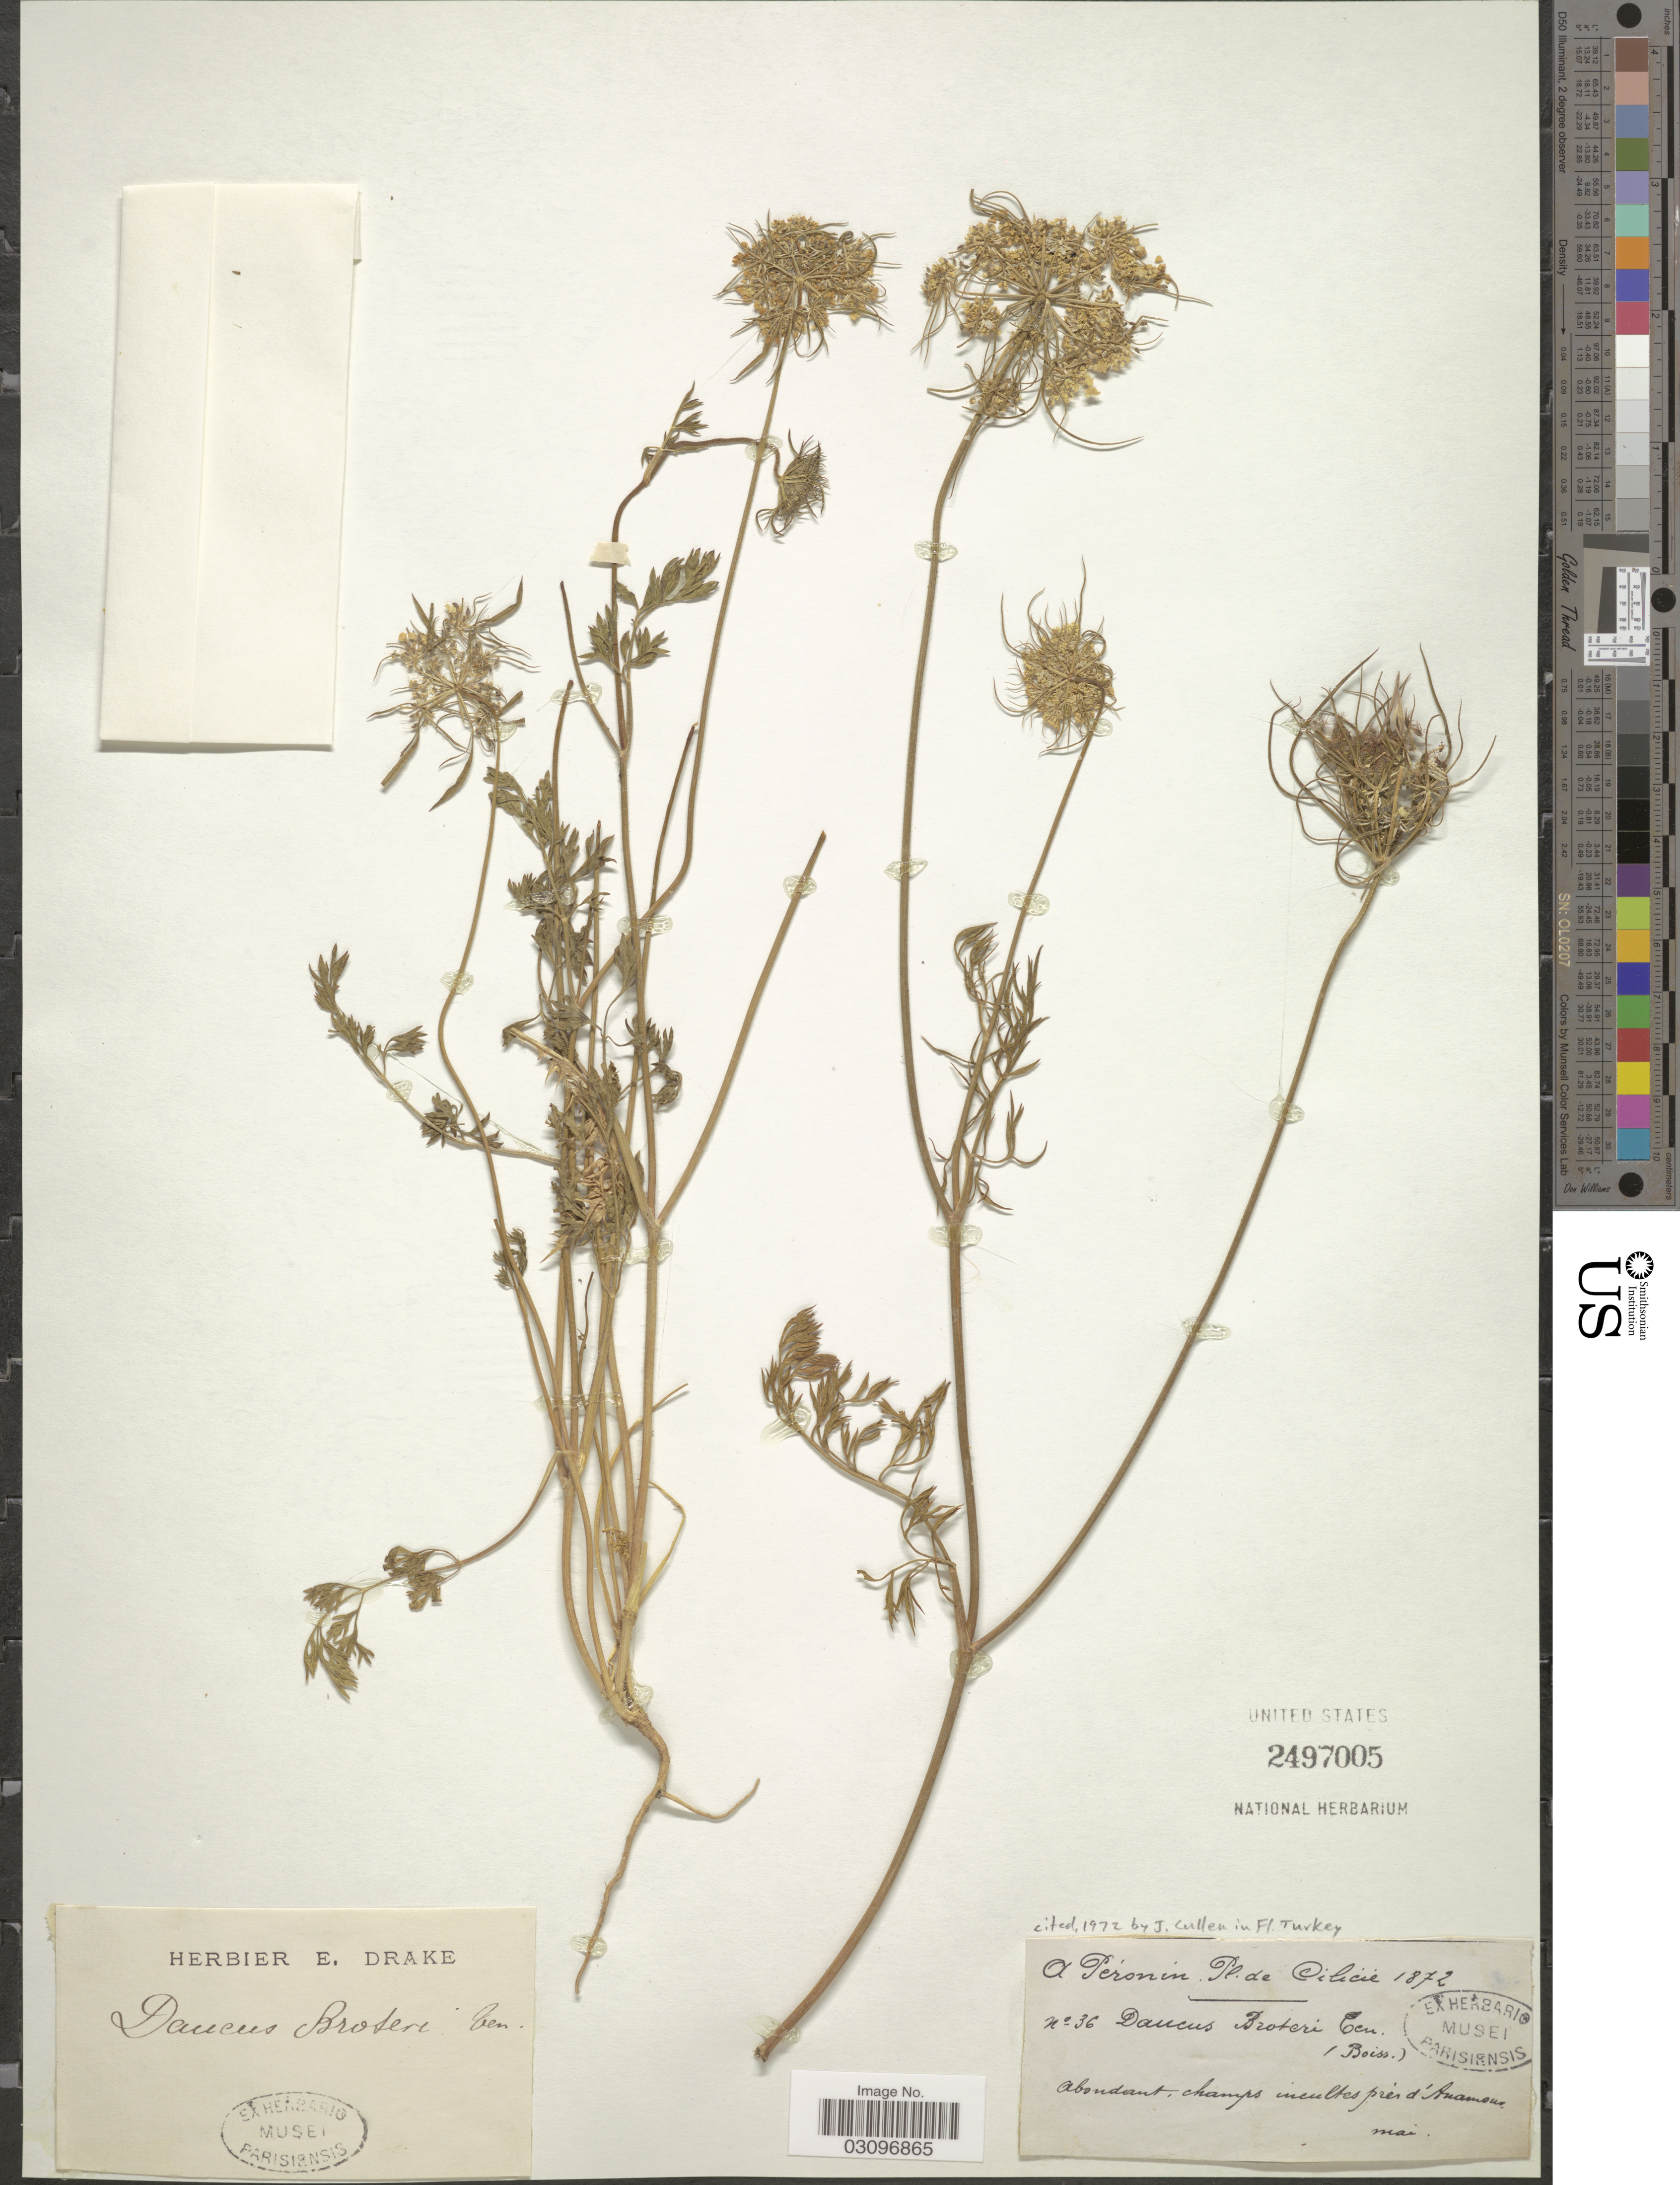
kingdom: Plantae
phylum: Tracheophyta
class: Magnoliopsida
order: Apiales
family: Apiaceae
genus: Daucus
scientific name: Daucus broteroi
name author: Ten.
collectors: A. Péronin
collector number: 36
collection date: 1872-05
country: Turkey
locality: Cilicie. Près d'Anamson. [interpreted]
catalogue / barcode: US 2497005